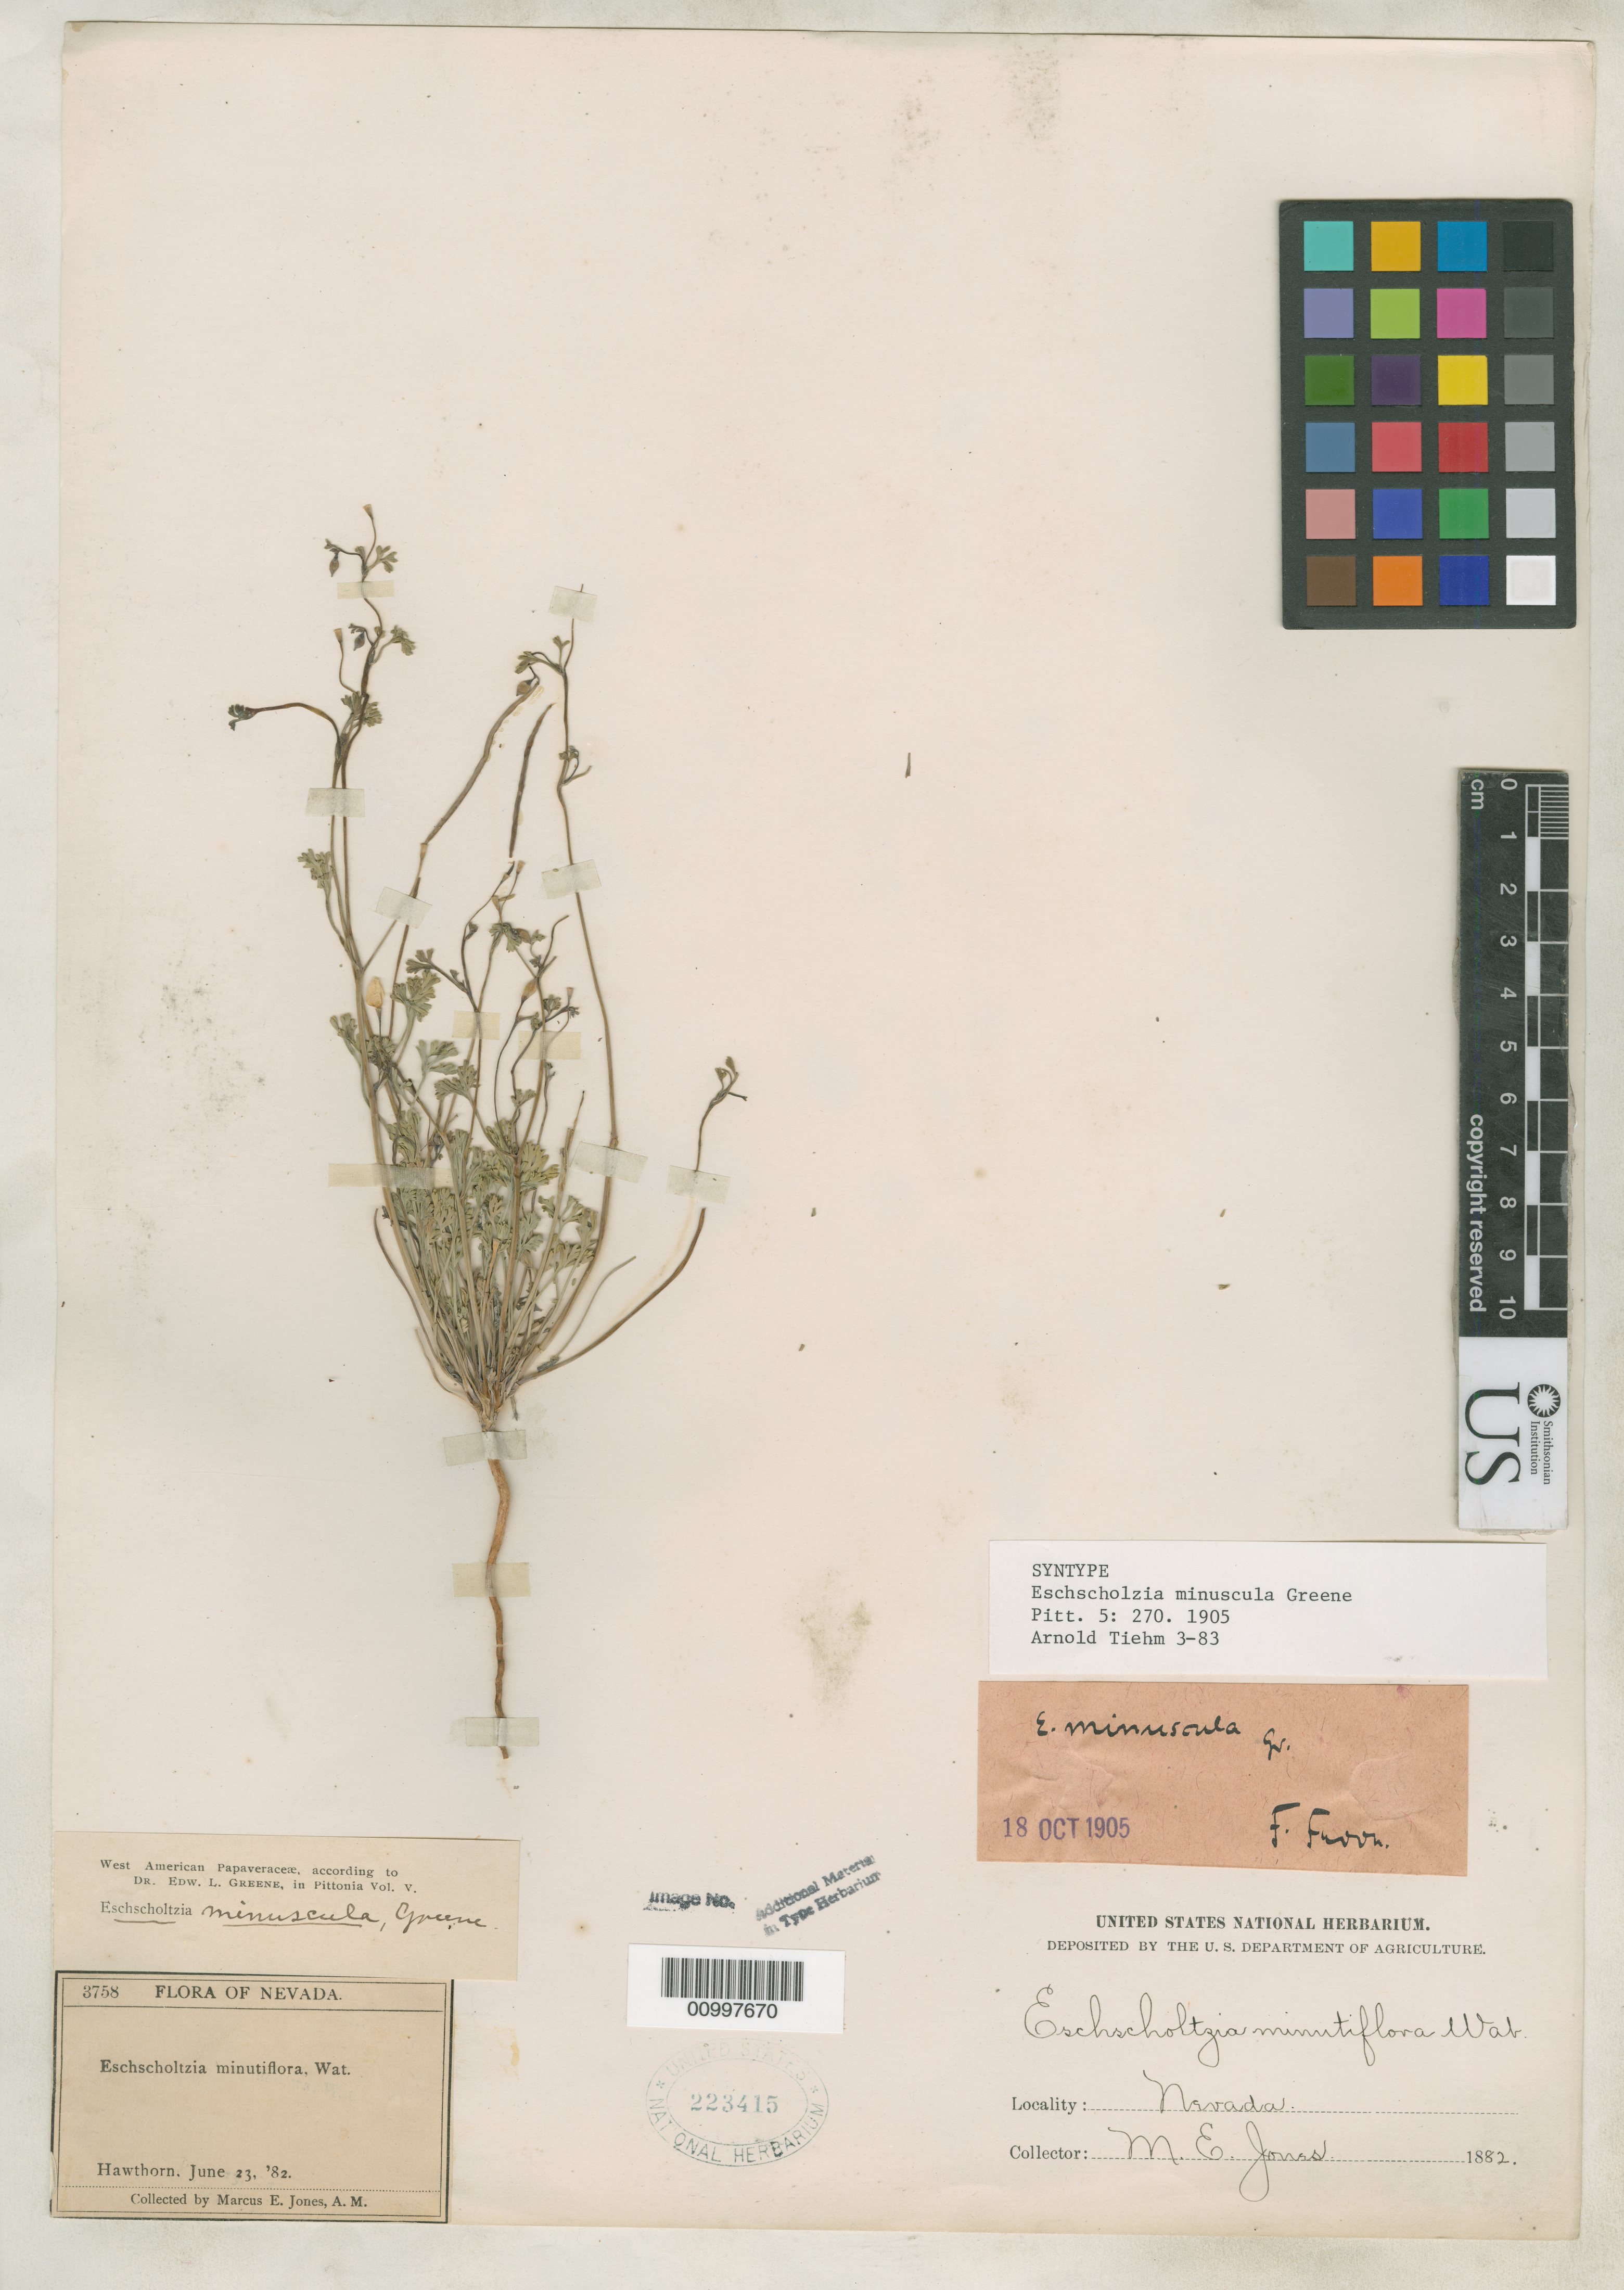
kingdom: Plantae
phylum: Tracheophyta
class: Magnoliopsida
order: Ranunculales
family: Papaveraceae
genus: Eschscholzia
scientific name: Eschscholzia minuscula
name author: Greene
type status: Syntype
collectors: M. E. Jones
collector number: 3758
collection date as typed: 23 Jun 1882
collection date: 1882-06-23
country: United States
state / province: Nevada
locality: Hawthorn.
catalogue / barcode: US 223415